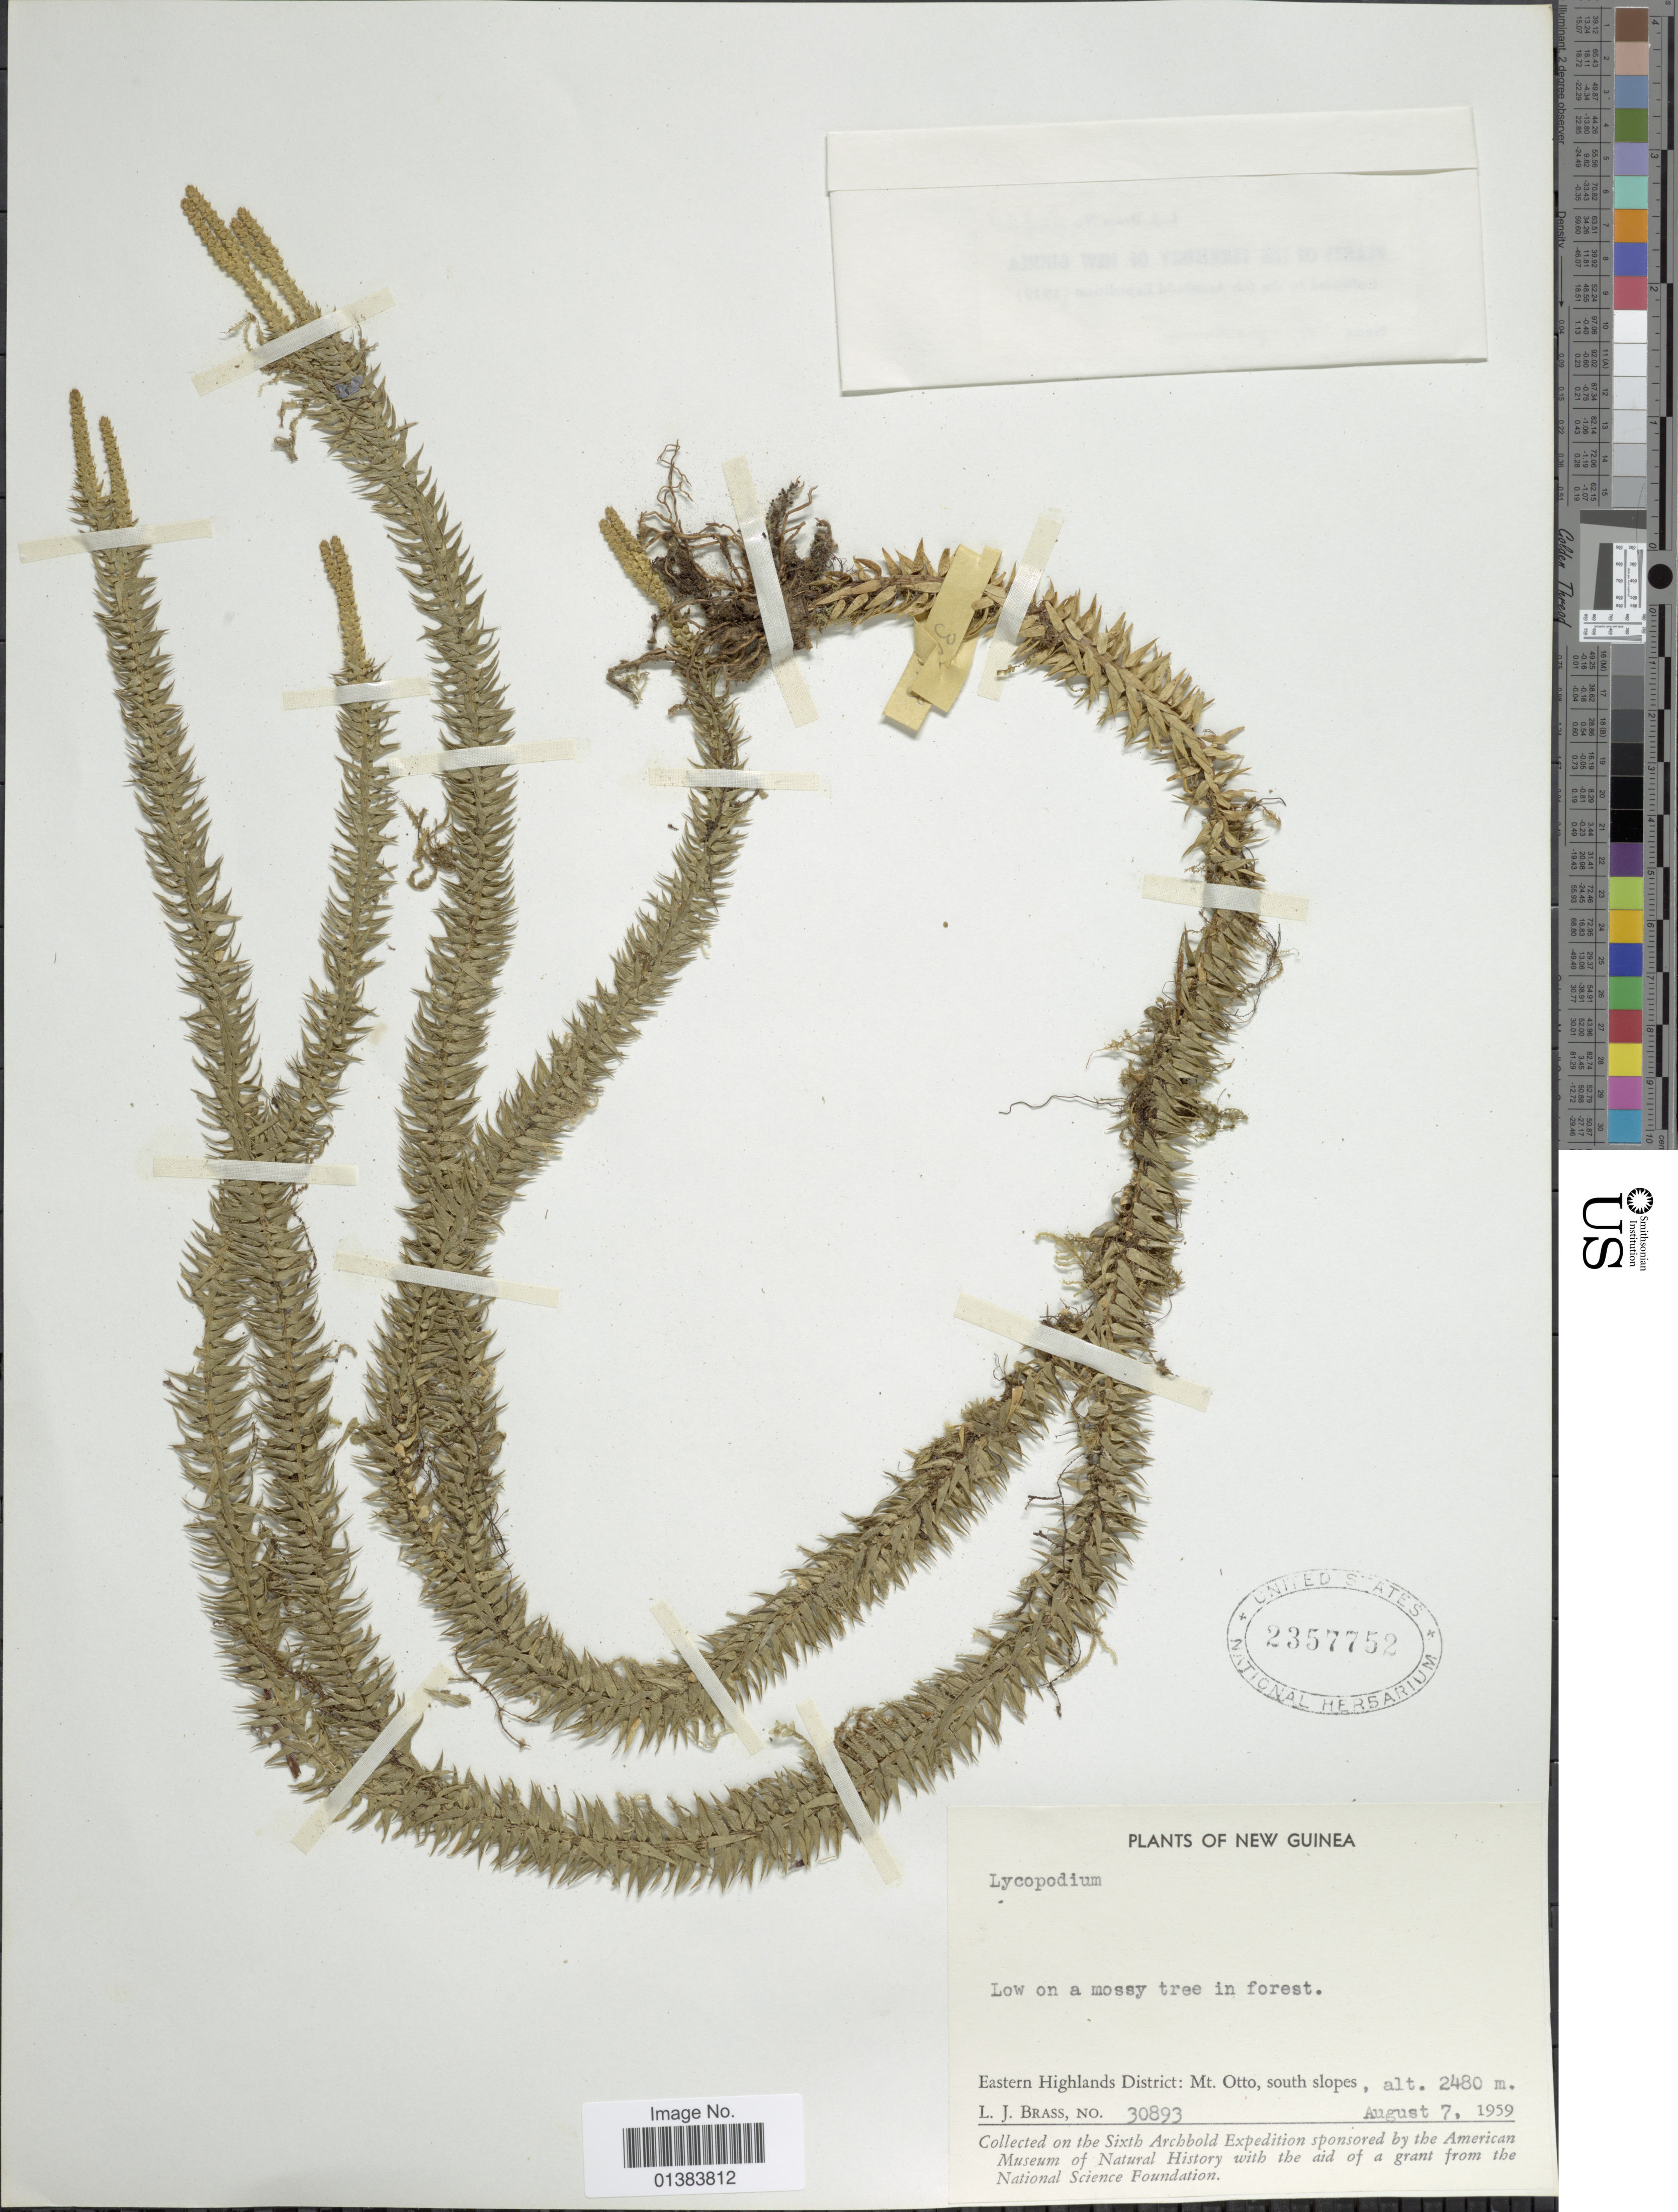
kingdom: Plantae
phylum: Tracheophyta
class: Lycopodiopsida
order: Lycopodiales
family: Lycopodiaceae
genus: Phlegmariurus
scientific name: Phlegmariurus hellwigii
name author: (Warb.) A. R. Field & Bostock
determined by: Field, A. R.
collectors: L. J. Brass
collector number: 30893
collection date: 1959-08-07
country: Papua New Guinea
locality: New Guinea, Eastern Highlands District: Mt. Otto, south slopes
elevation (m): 2480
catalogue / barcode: US 2357752